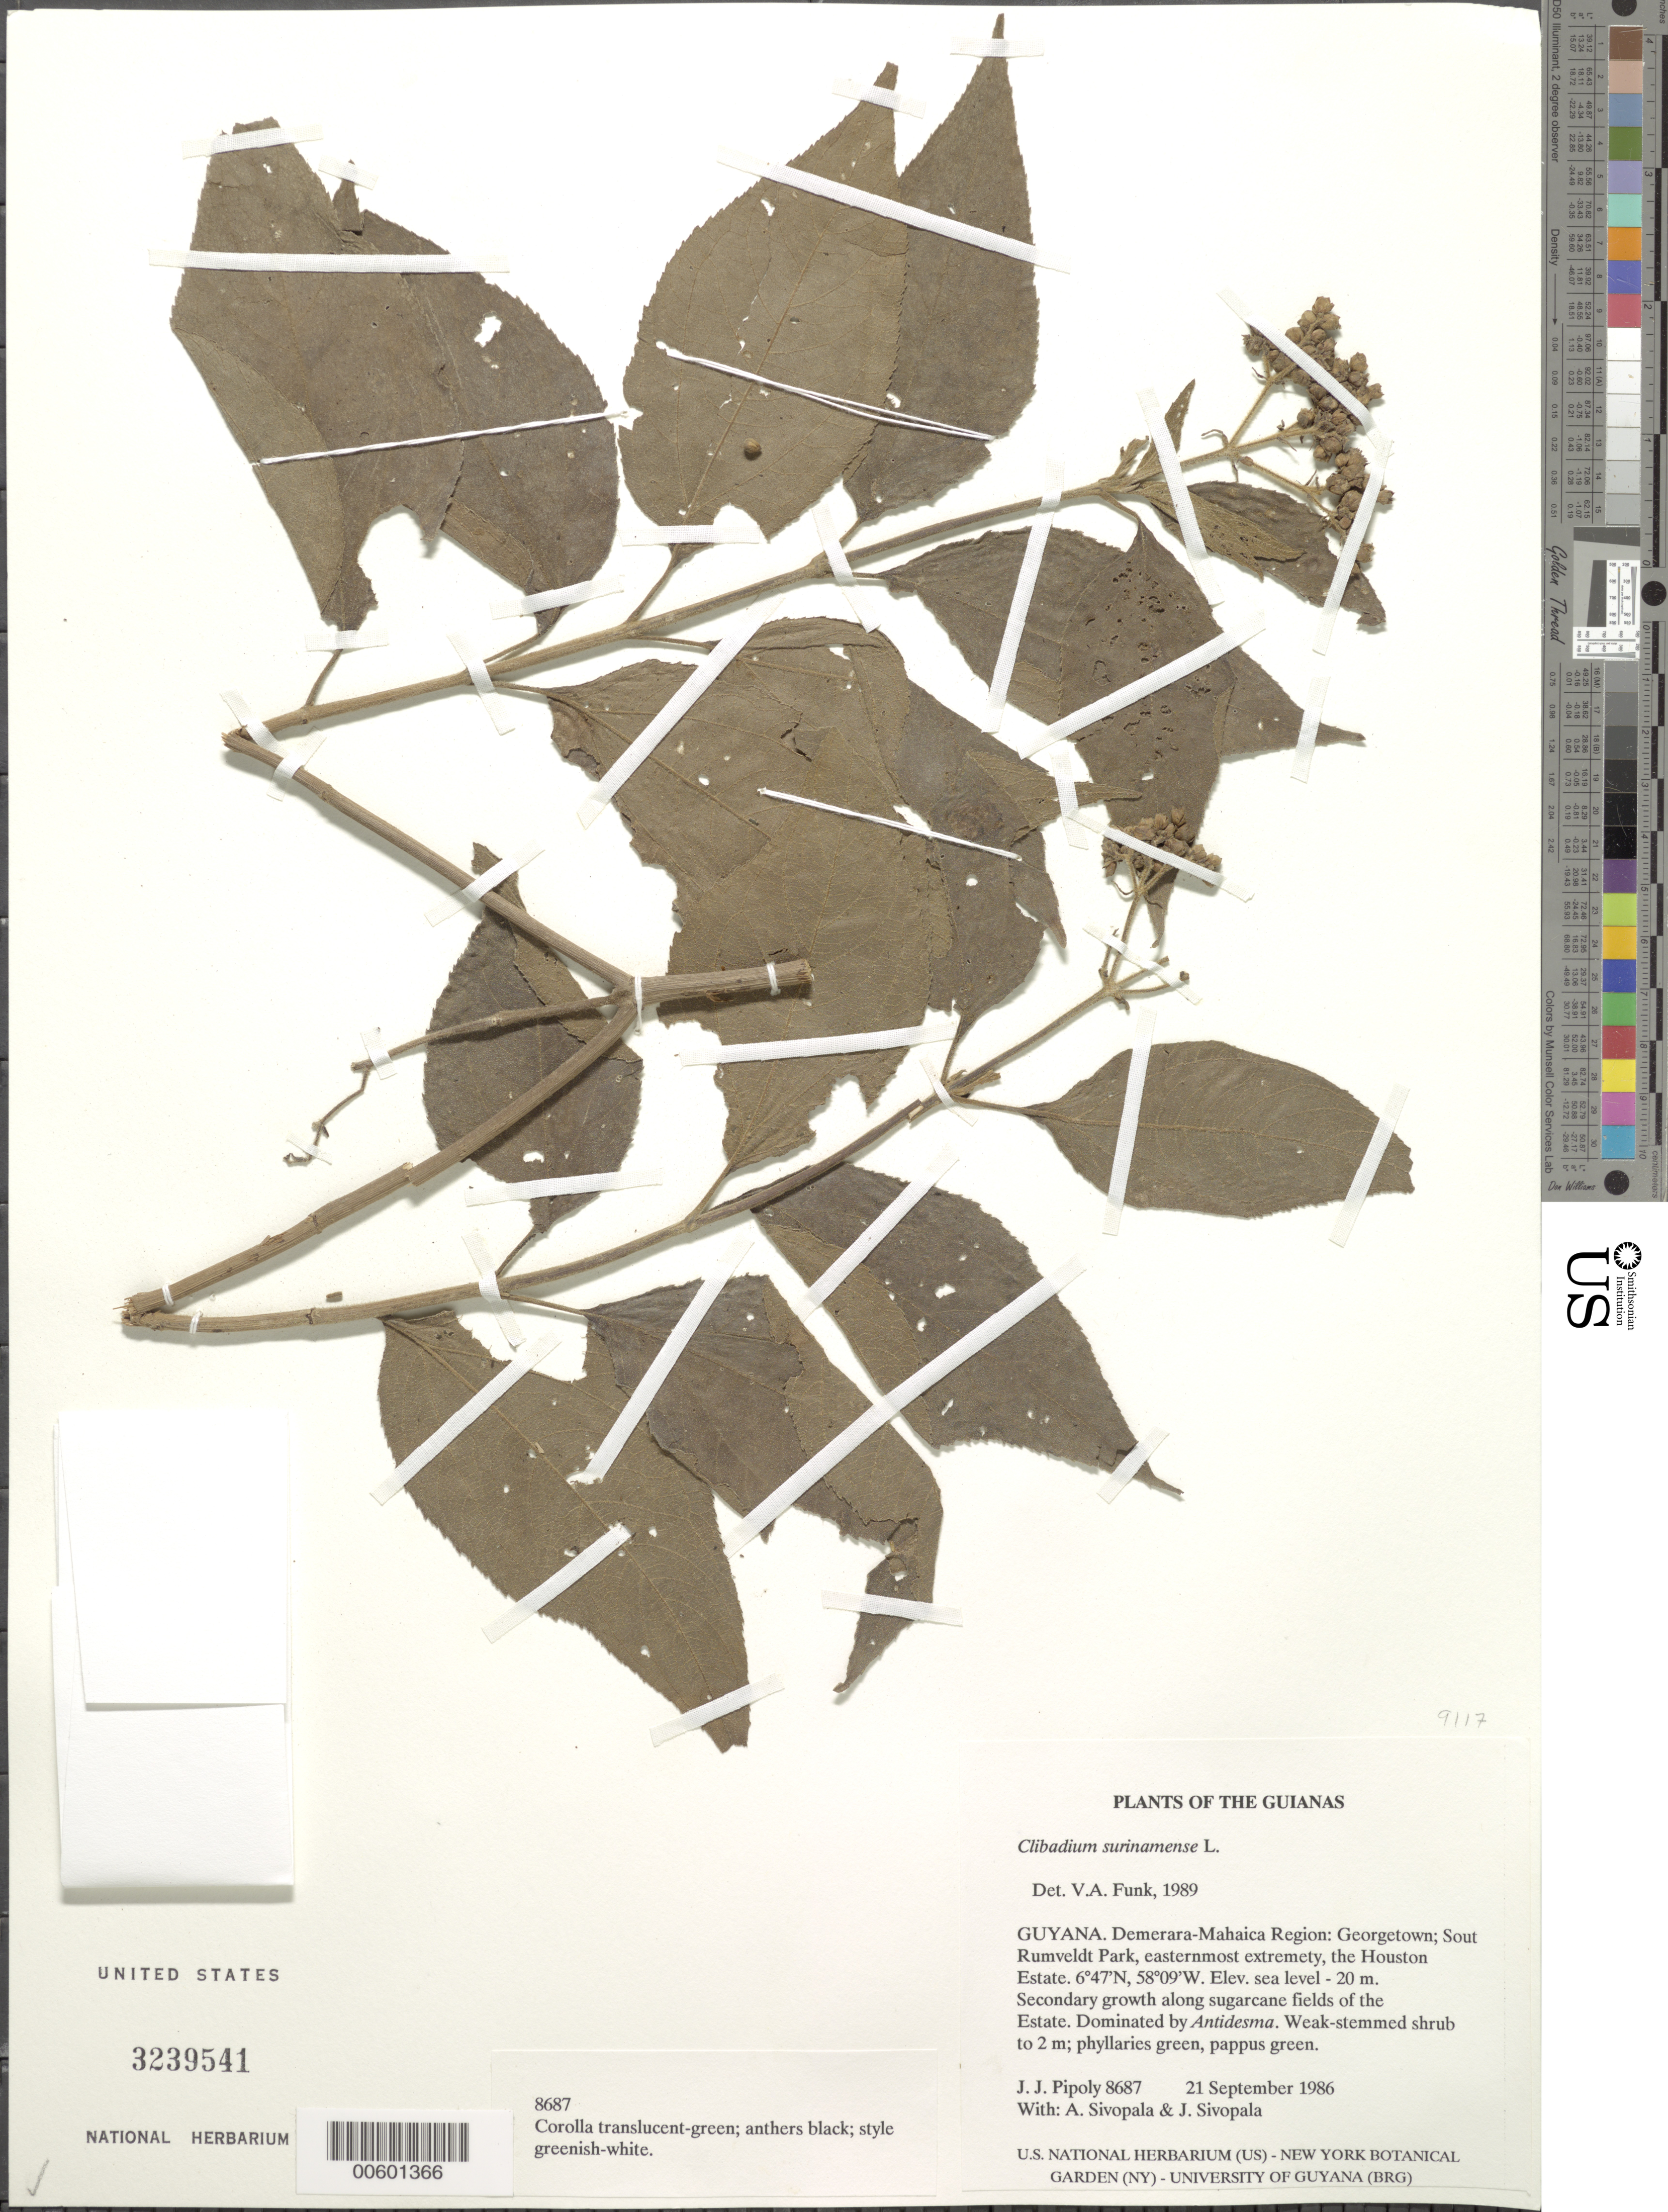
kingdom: Plantae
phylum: Tracheophyta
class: Magnoliopsida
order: Asterales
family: Asteraceae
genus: Clibadium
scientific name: Clibadium surinamense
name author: L.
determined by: Funk, Vicki A., (BOT), Smithsonian Institution - National Museum of Natural History (UNITED STATES)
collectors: J. J. Pipoly, A. Sivopala & J. Sivopala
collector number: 8687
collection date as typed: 21 September 1986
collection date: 1986-09-21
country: Guyana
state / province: Demerara-Mahaica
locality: Georgetown; South Rumveldt Park, easternmost extremety, the Houston Estate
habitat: Secondary growth along sugarcane fields of the Estate. Dominated by Antidesma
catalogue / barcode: US 3239541